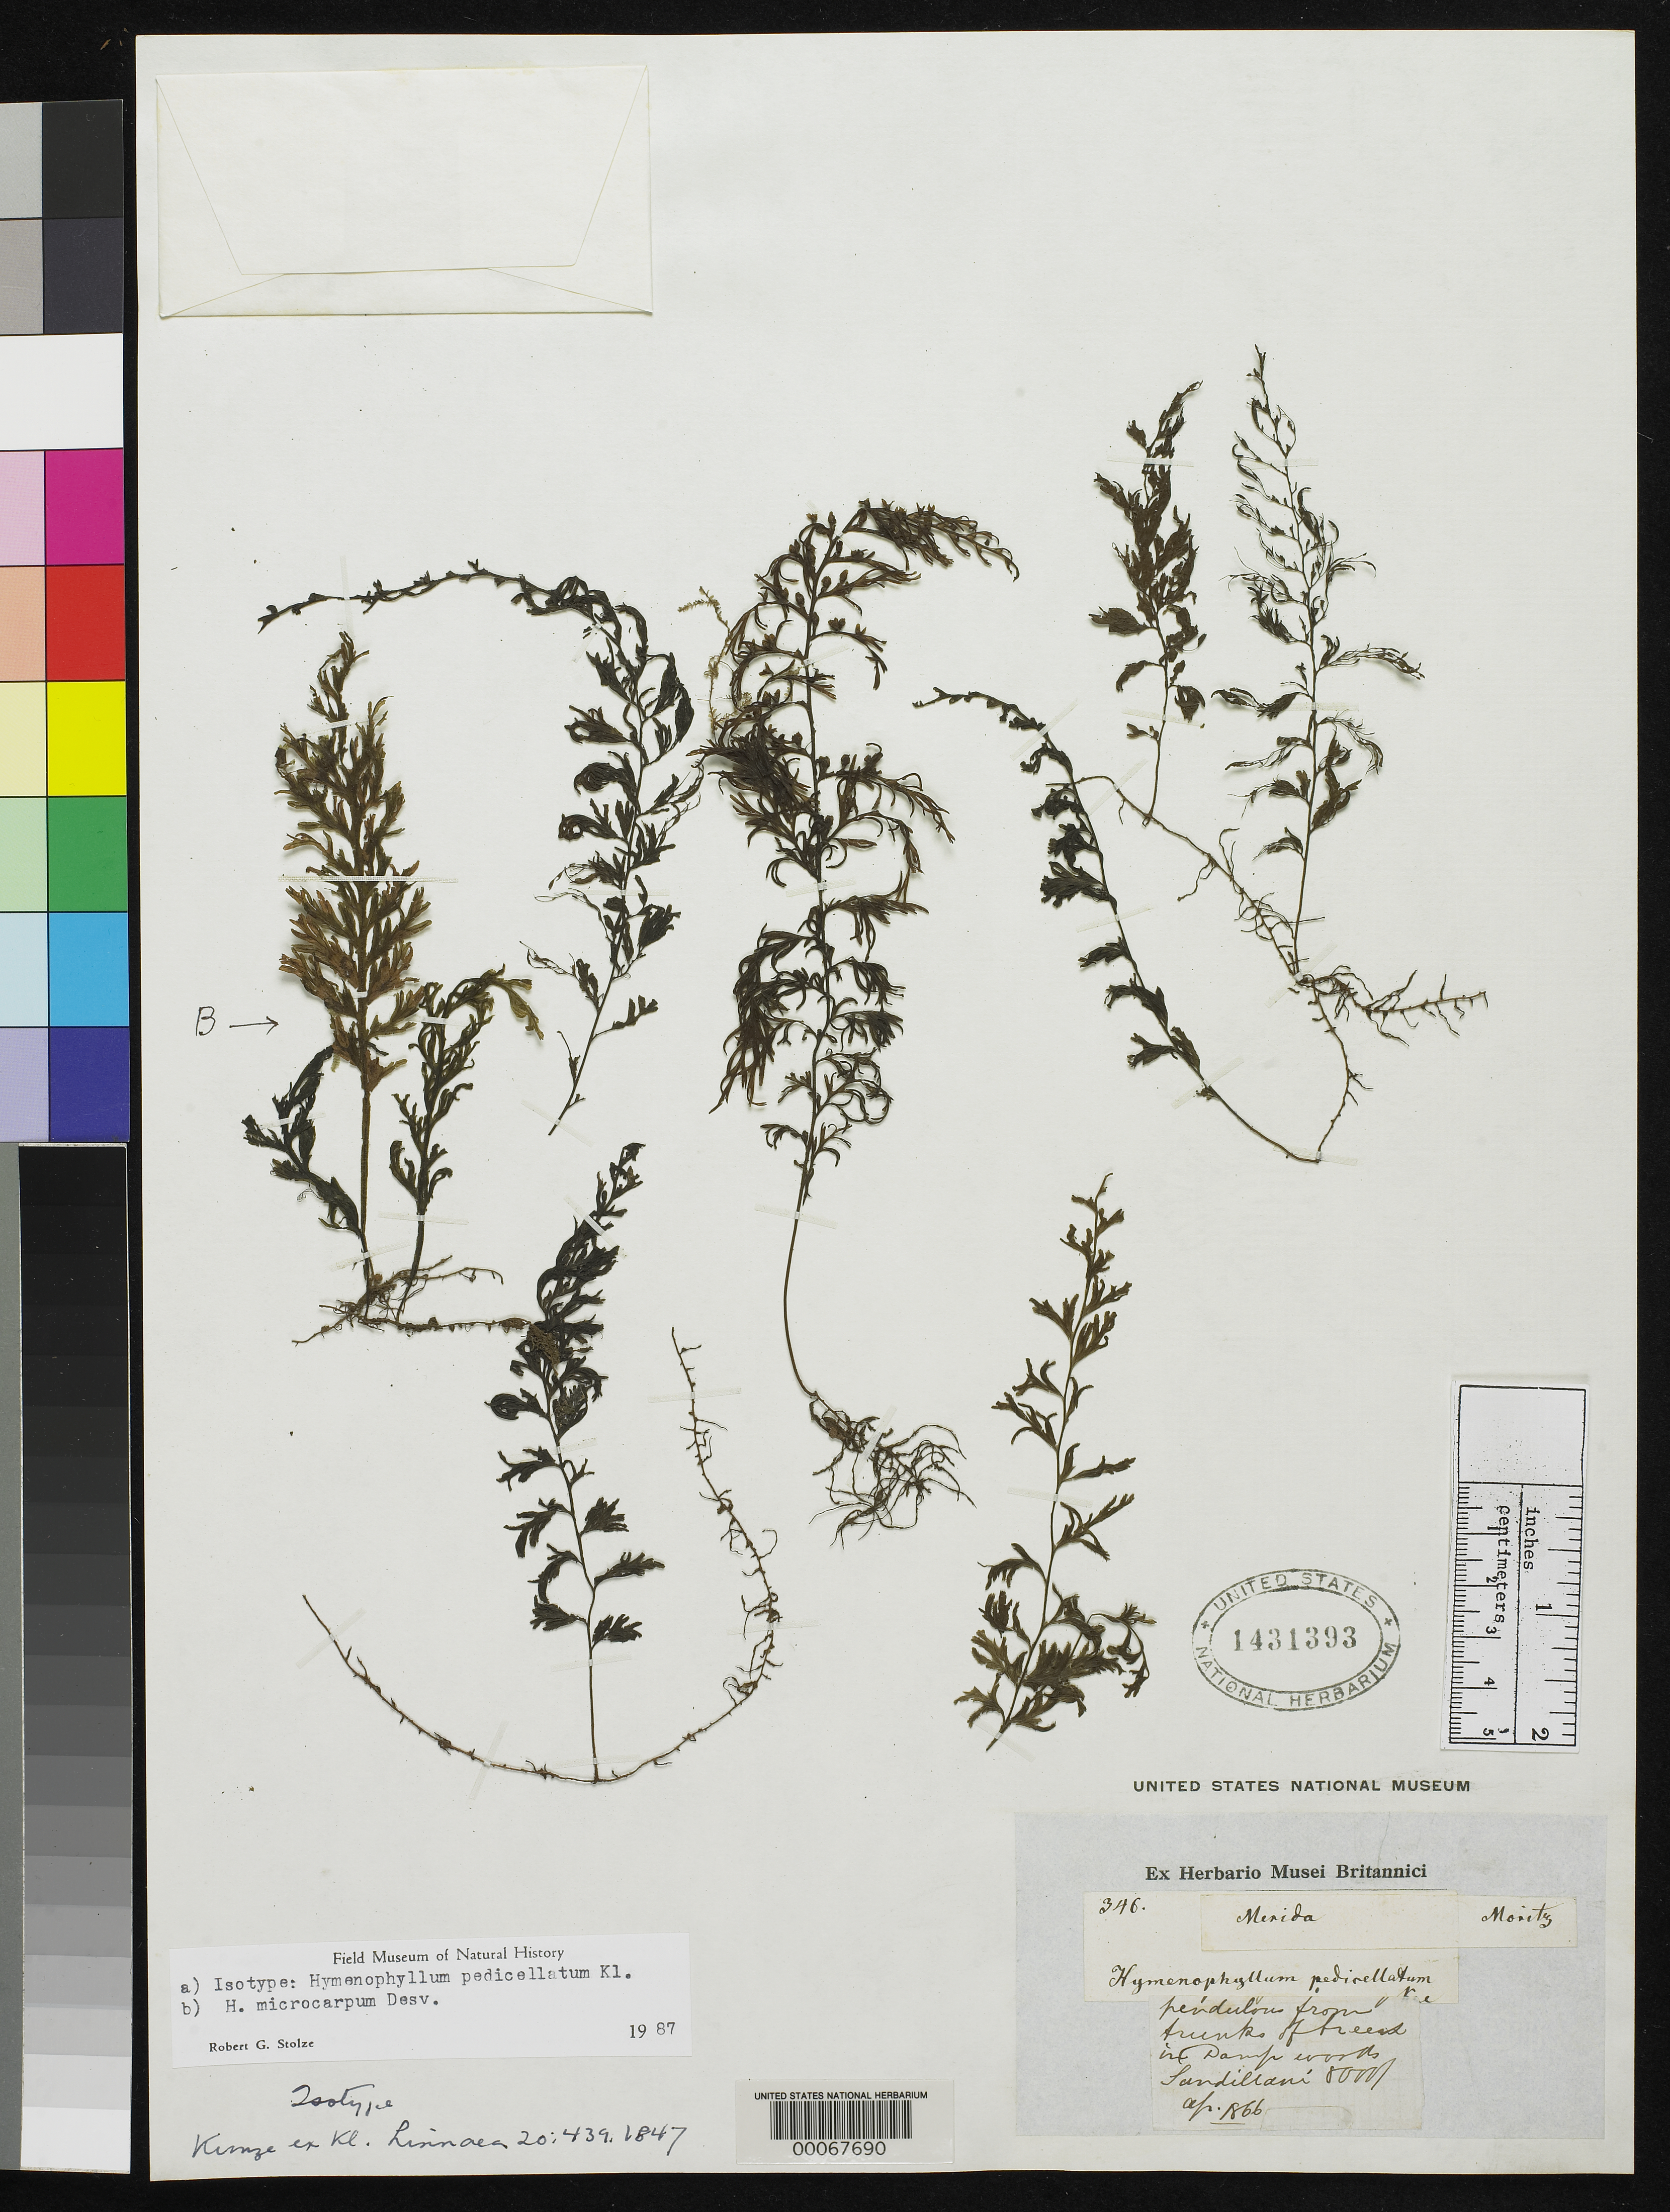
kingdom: Plantae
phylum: Tracheophyta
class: Polypodiopsida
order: Hymenophyllales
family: Hymenophyllaceae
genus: Hymenophyllum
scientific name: Hymenophyllum pedicellatum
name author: Kunze ex Klotzsch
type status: Type Collection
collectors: A. Moritz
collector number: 346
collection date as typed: Apr 1866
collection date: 1866-04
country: Venezuela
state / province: Mérida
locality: Sandillani.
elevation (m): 2438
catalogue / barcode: US 1431393